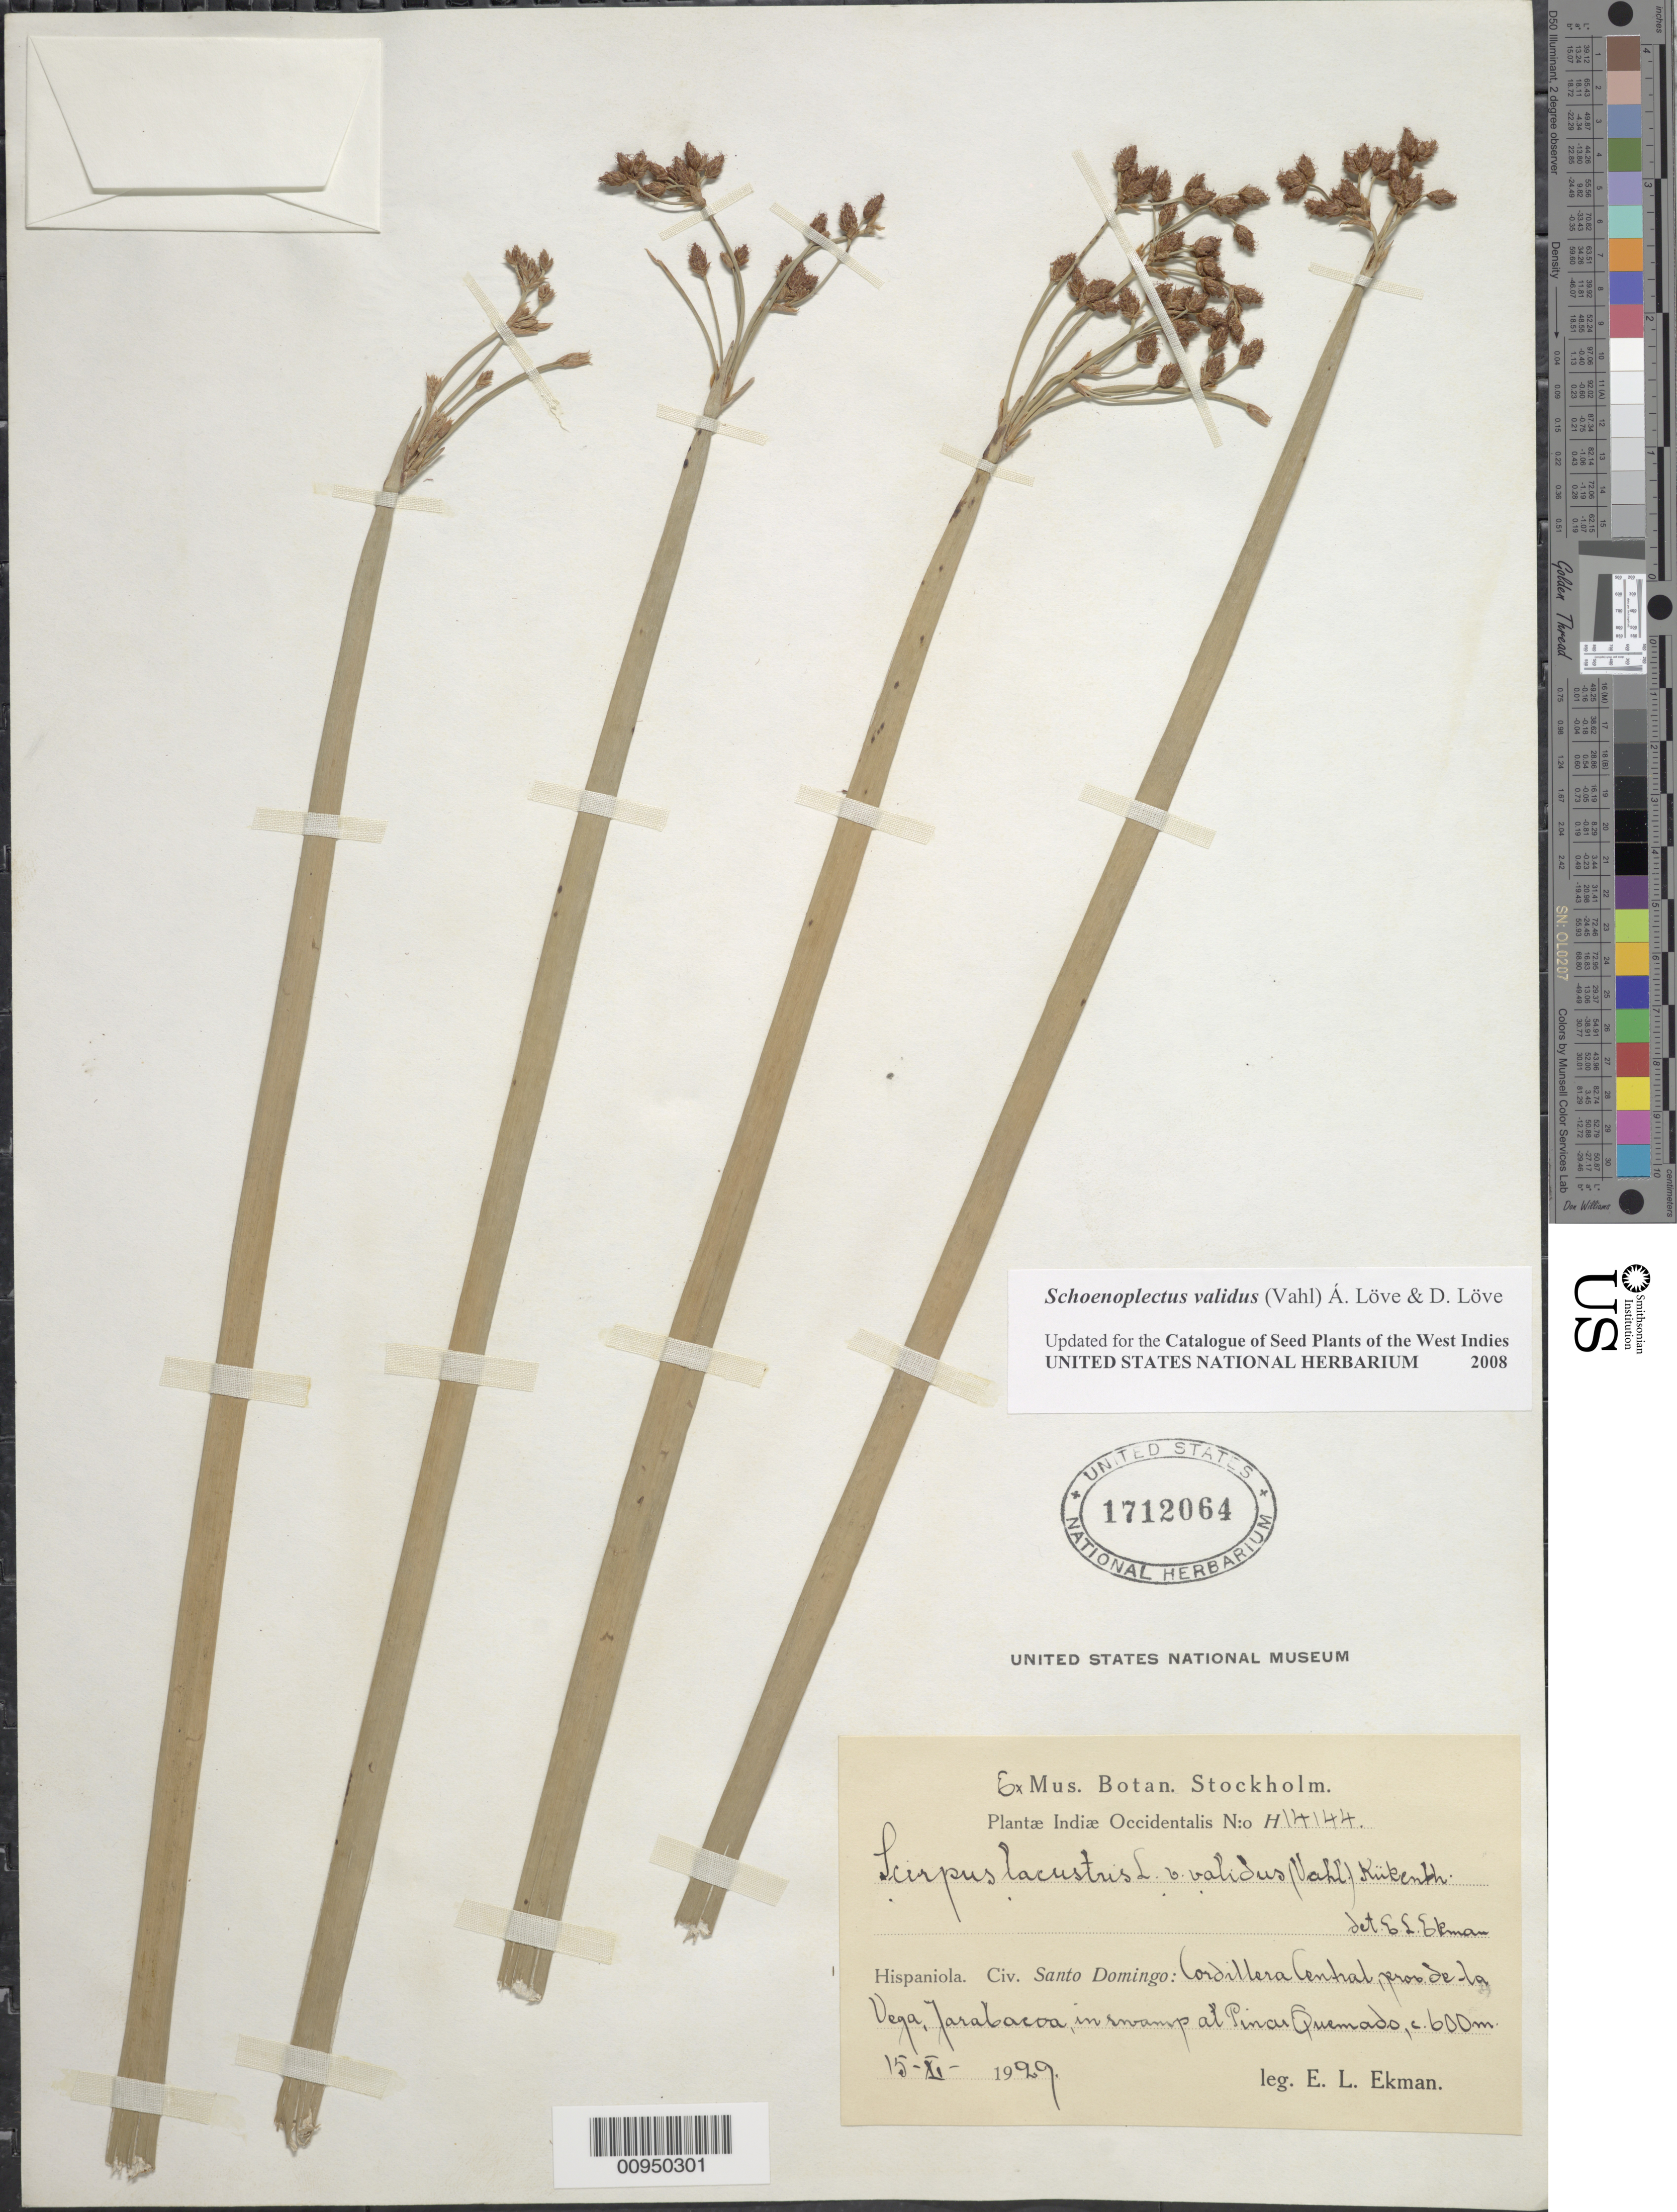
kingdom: Plantae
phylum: Tracheophyta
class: Liliopsida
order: Poales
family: Cyperaceae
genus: Schoenoplectus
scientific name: Schoenoplectus validus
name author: (Vahl) Á. Löve & D. Löve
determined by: Strong, M. T., (US), Smithsonian Institution - National Museum of Natural History (UNITED STATES)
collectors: E. L. Ekman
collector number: H 14144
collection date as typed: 15 Nov 1929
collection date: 1929-11-15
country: Dominican Republic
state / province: La Vega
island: Hispaniola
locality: Cordillera Central, Jarabacoa, swamp at Pinar Quemado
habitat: In swamp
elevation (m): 600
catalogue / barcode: US 1712064